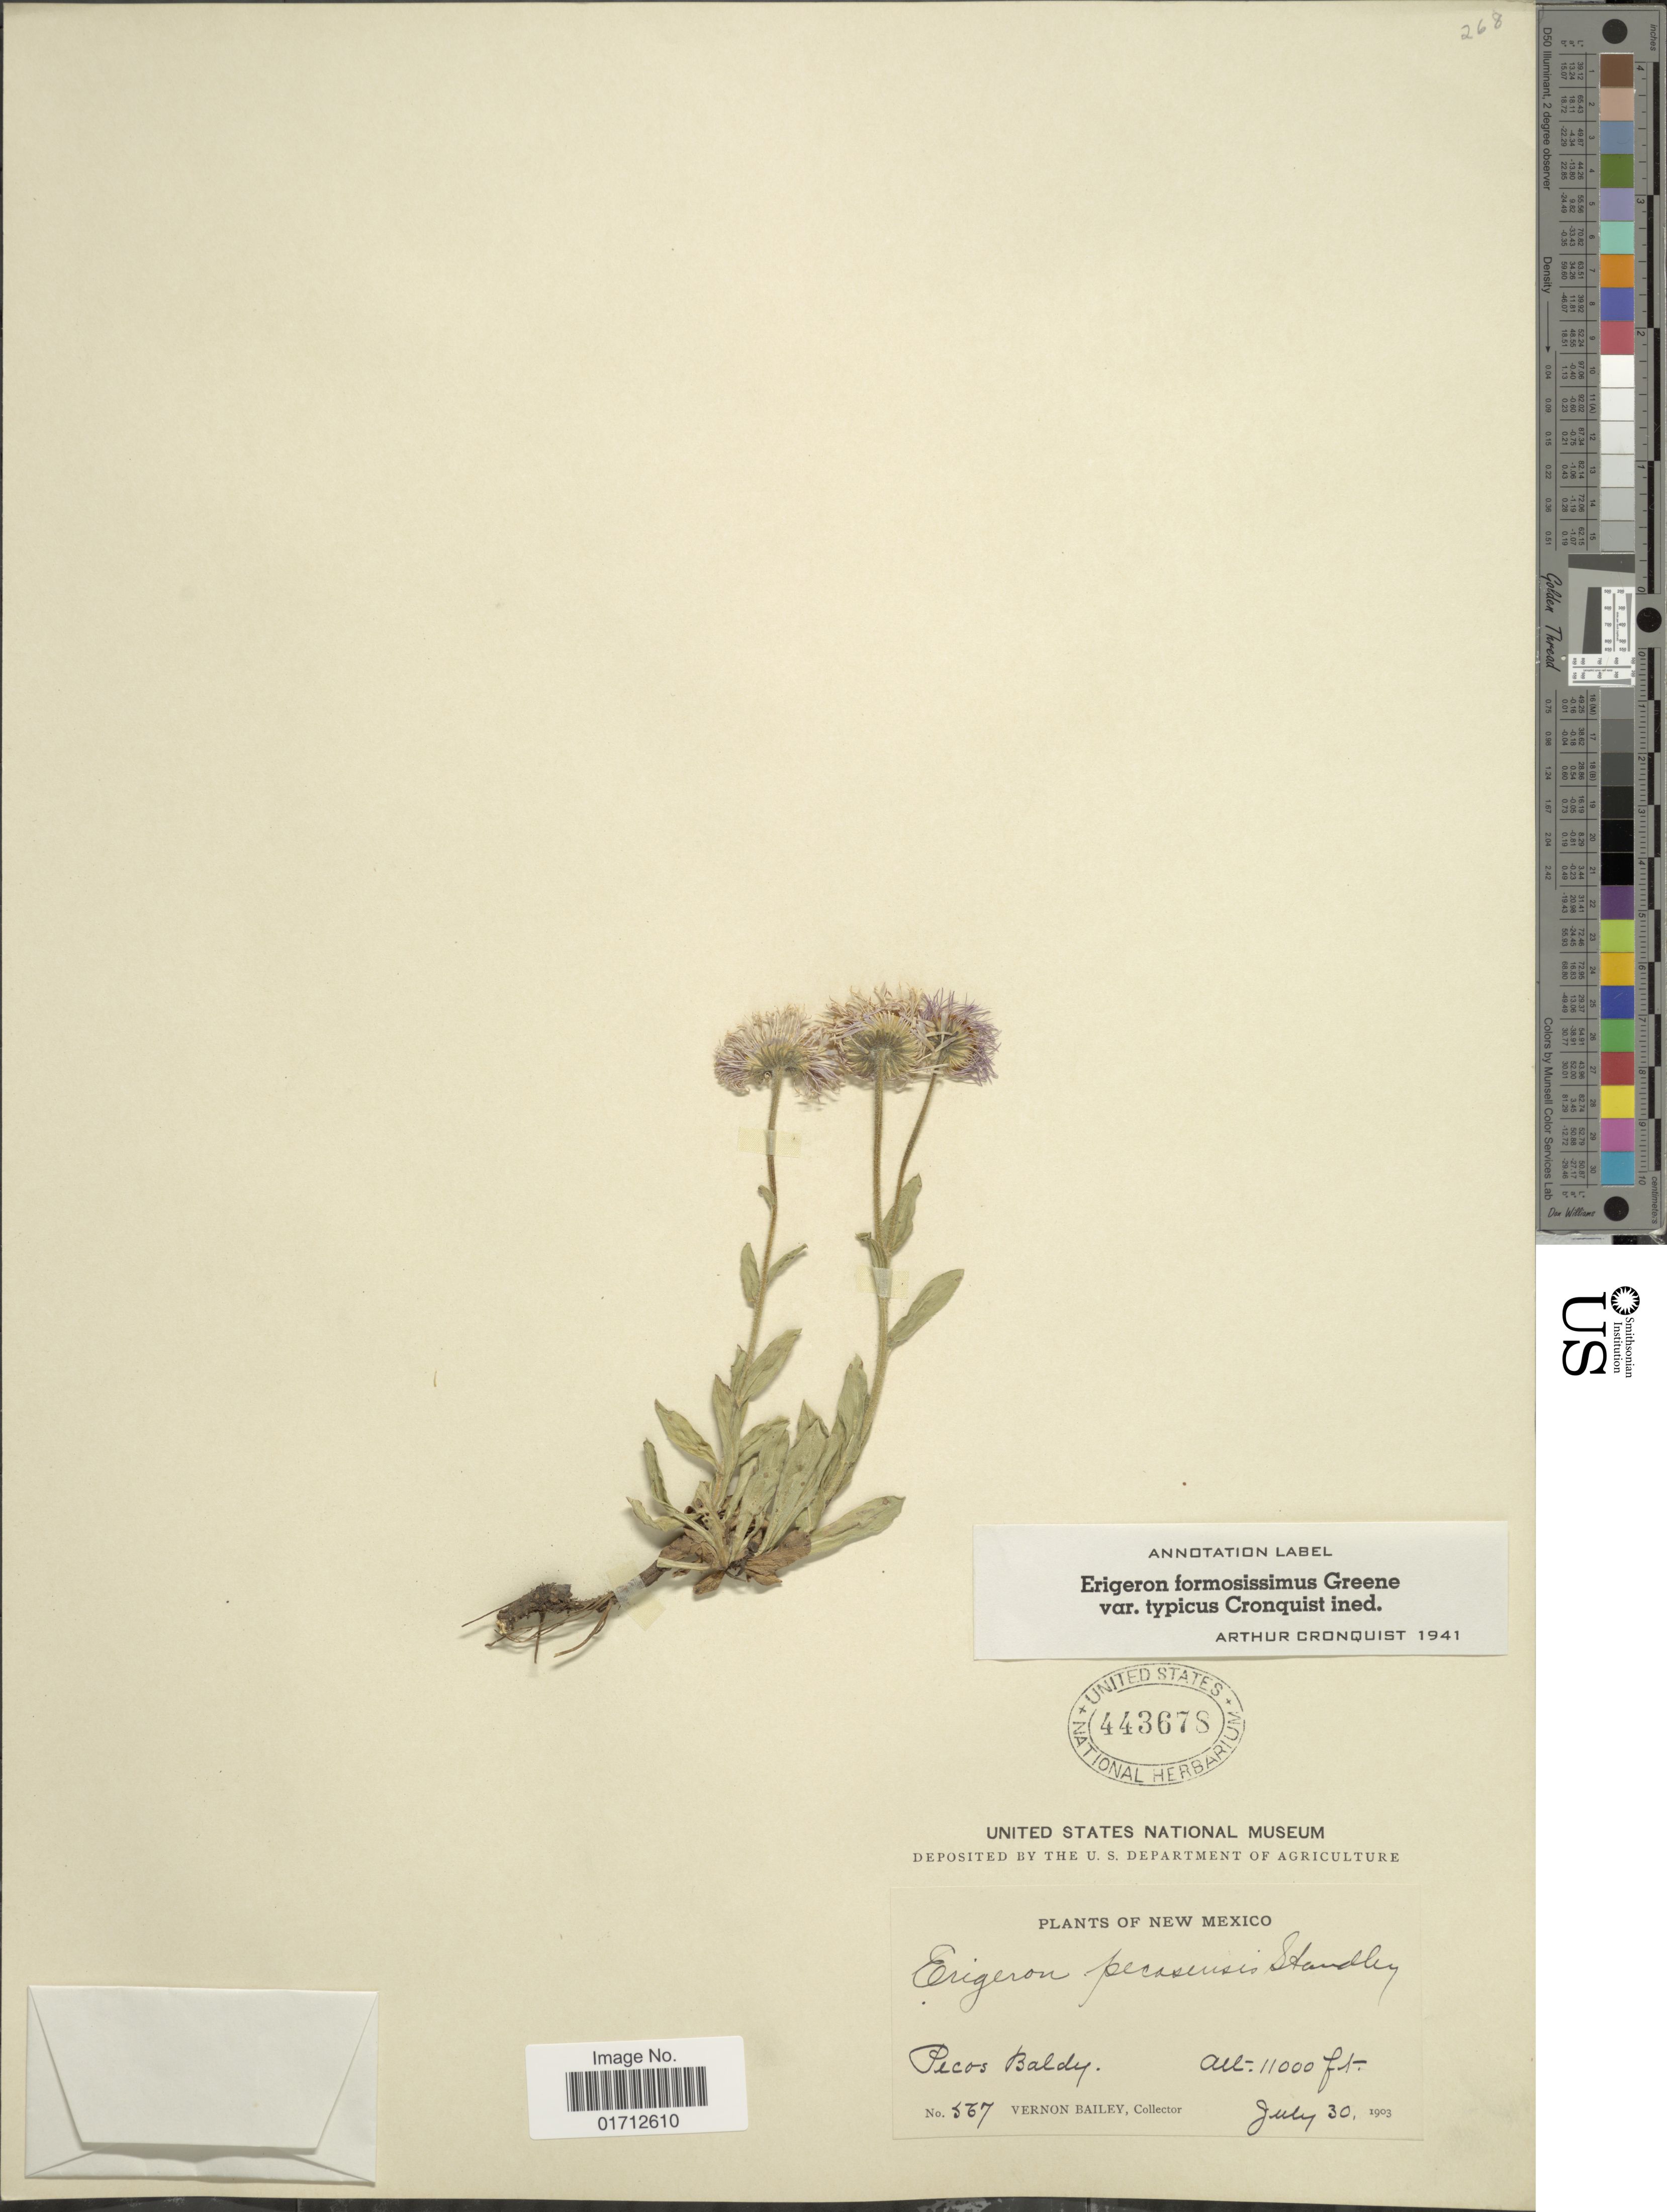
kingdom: Plantae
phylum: Tracheophyta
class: Magnoliopsida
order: Asterales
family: Asteraceae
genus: Erigeron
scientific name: Erigeron formosissimus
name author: Greene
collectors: V. O. Bailey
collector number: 567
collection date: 1903-07-30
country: United States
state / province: New Mexico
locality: Pecos Baldy.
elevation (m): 3353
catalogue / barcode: US 443678